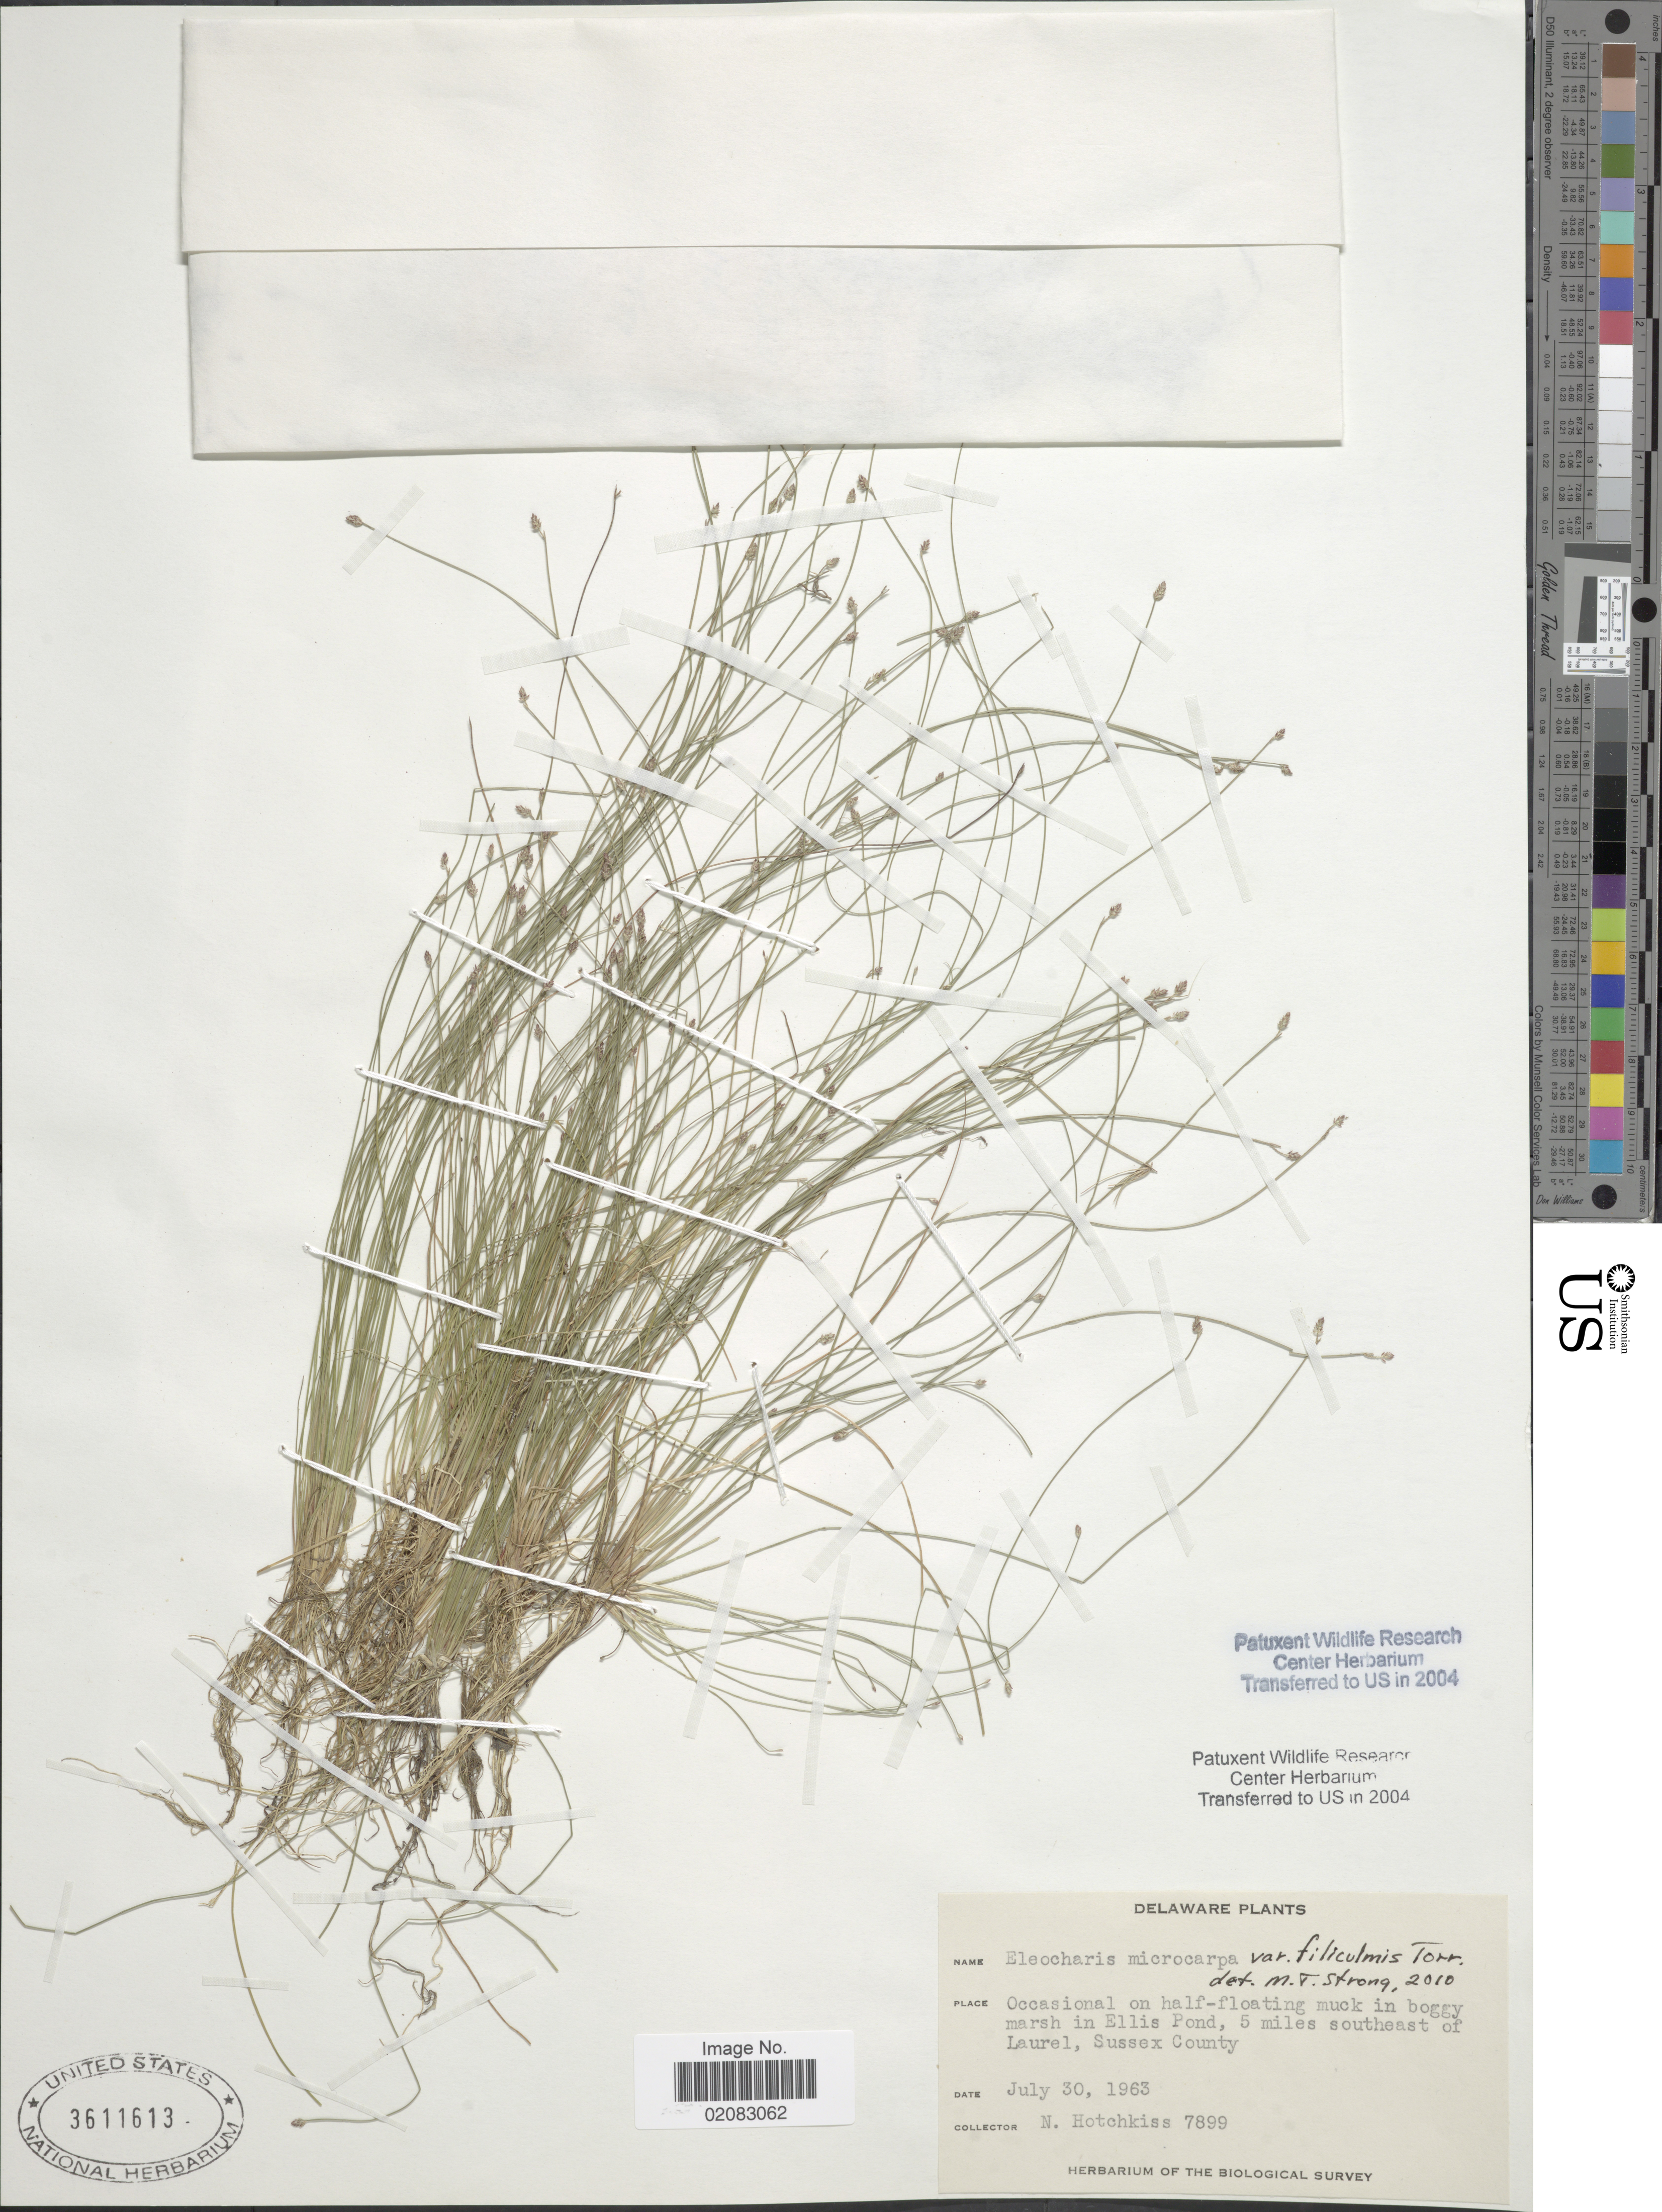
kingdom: Plantae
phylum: Tracheophyta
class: Liliopsida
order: Poales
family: Cyperaceae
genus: Eleocharis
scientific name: Eleocharis microcarpa var. filiculmis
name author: Torr.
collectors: N. Hotchkiss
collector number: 7899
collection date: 1963-07-30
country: United States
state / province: Delaware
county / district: Sussex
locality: Occasional on half-floating muck in boggy marsh in Ellis Pond, 5 miles southeast of Laurel, Sussex County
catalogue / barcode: US 3611613